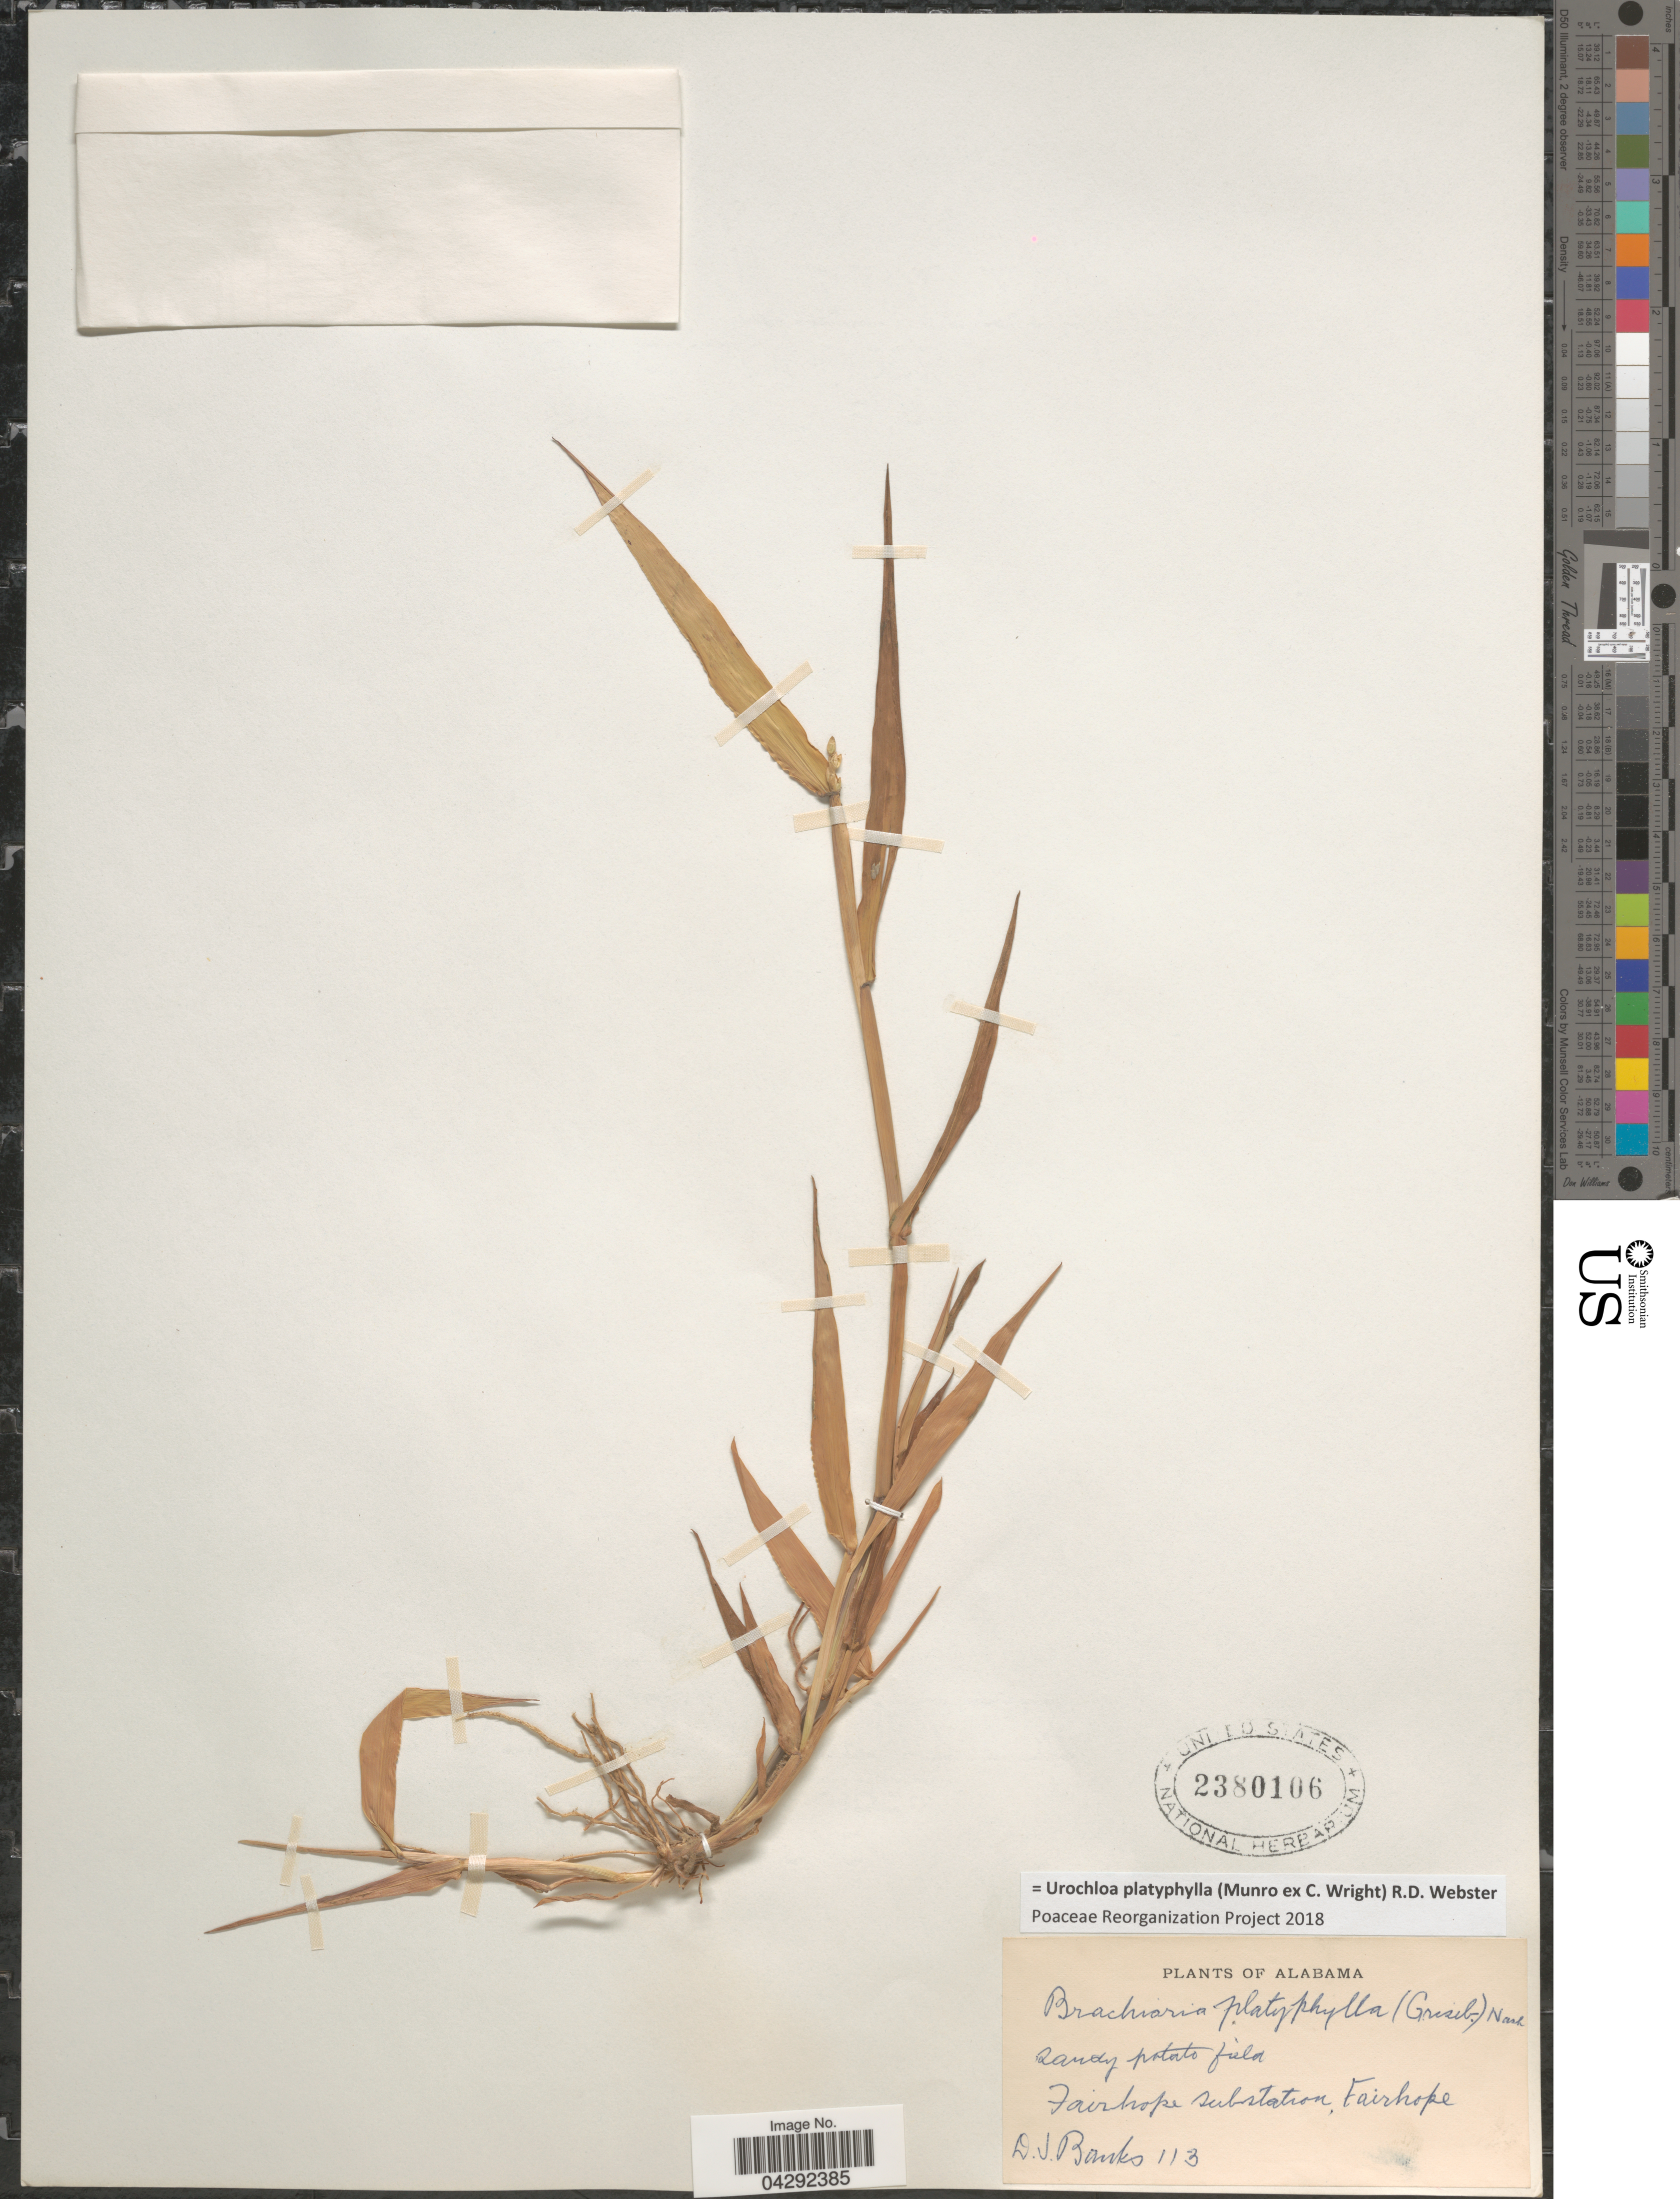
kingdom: Plantae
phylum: Tracheophyta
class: Liliopsida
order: Poales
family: Poaceae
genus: Urochloa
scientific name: Urochloa platyphylla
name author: (Munro ex C. Wright) R.D. Webster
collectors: D. J. Banks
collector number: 113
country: United States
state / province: Alabama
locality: Sandy potato field. Fairhope substation, Fairhope.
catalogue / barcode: US 2380106